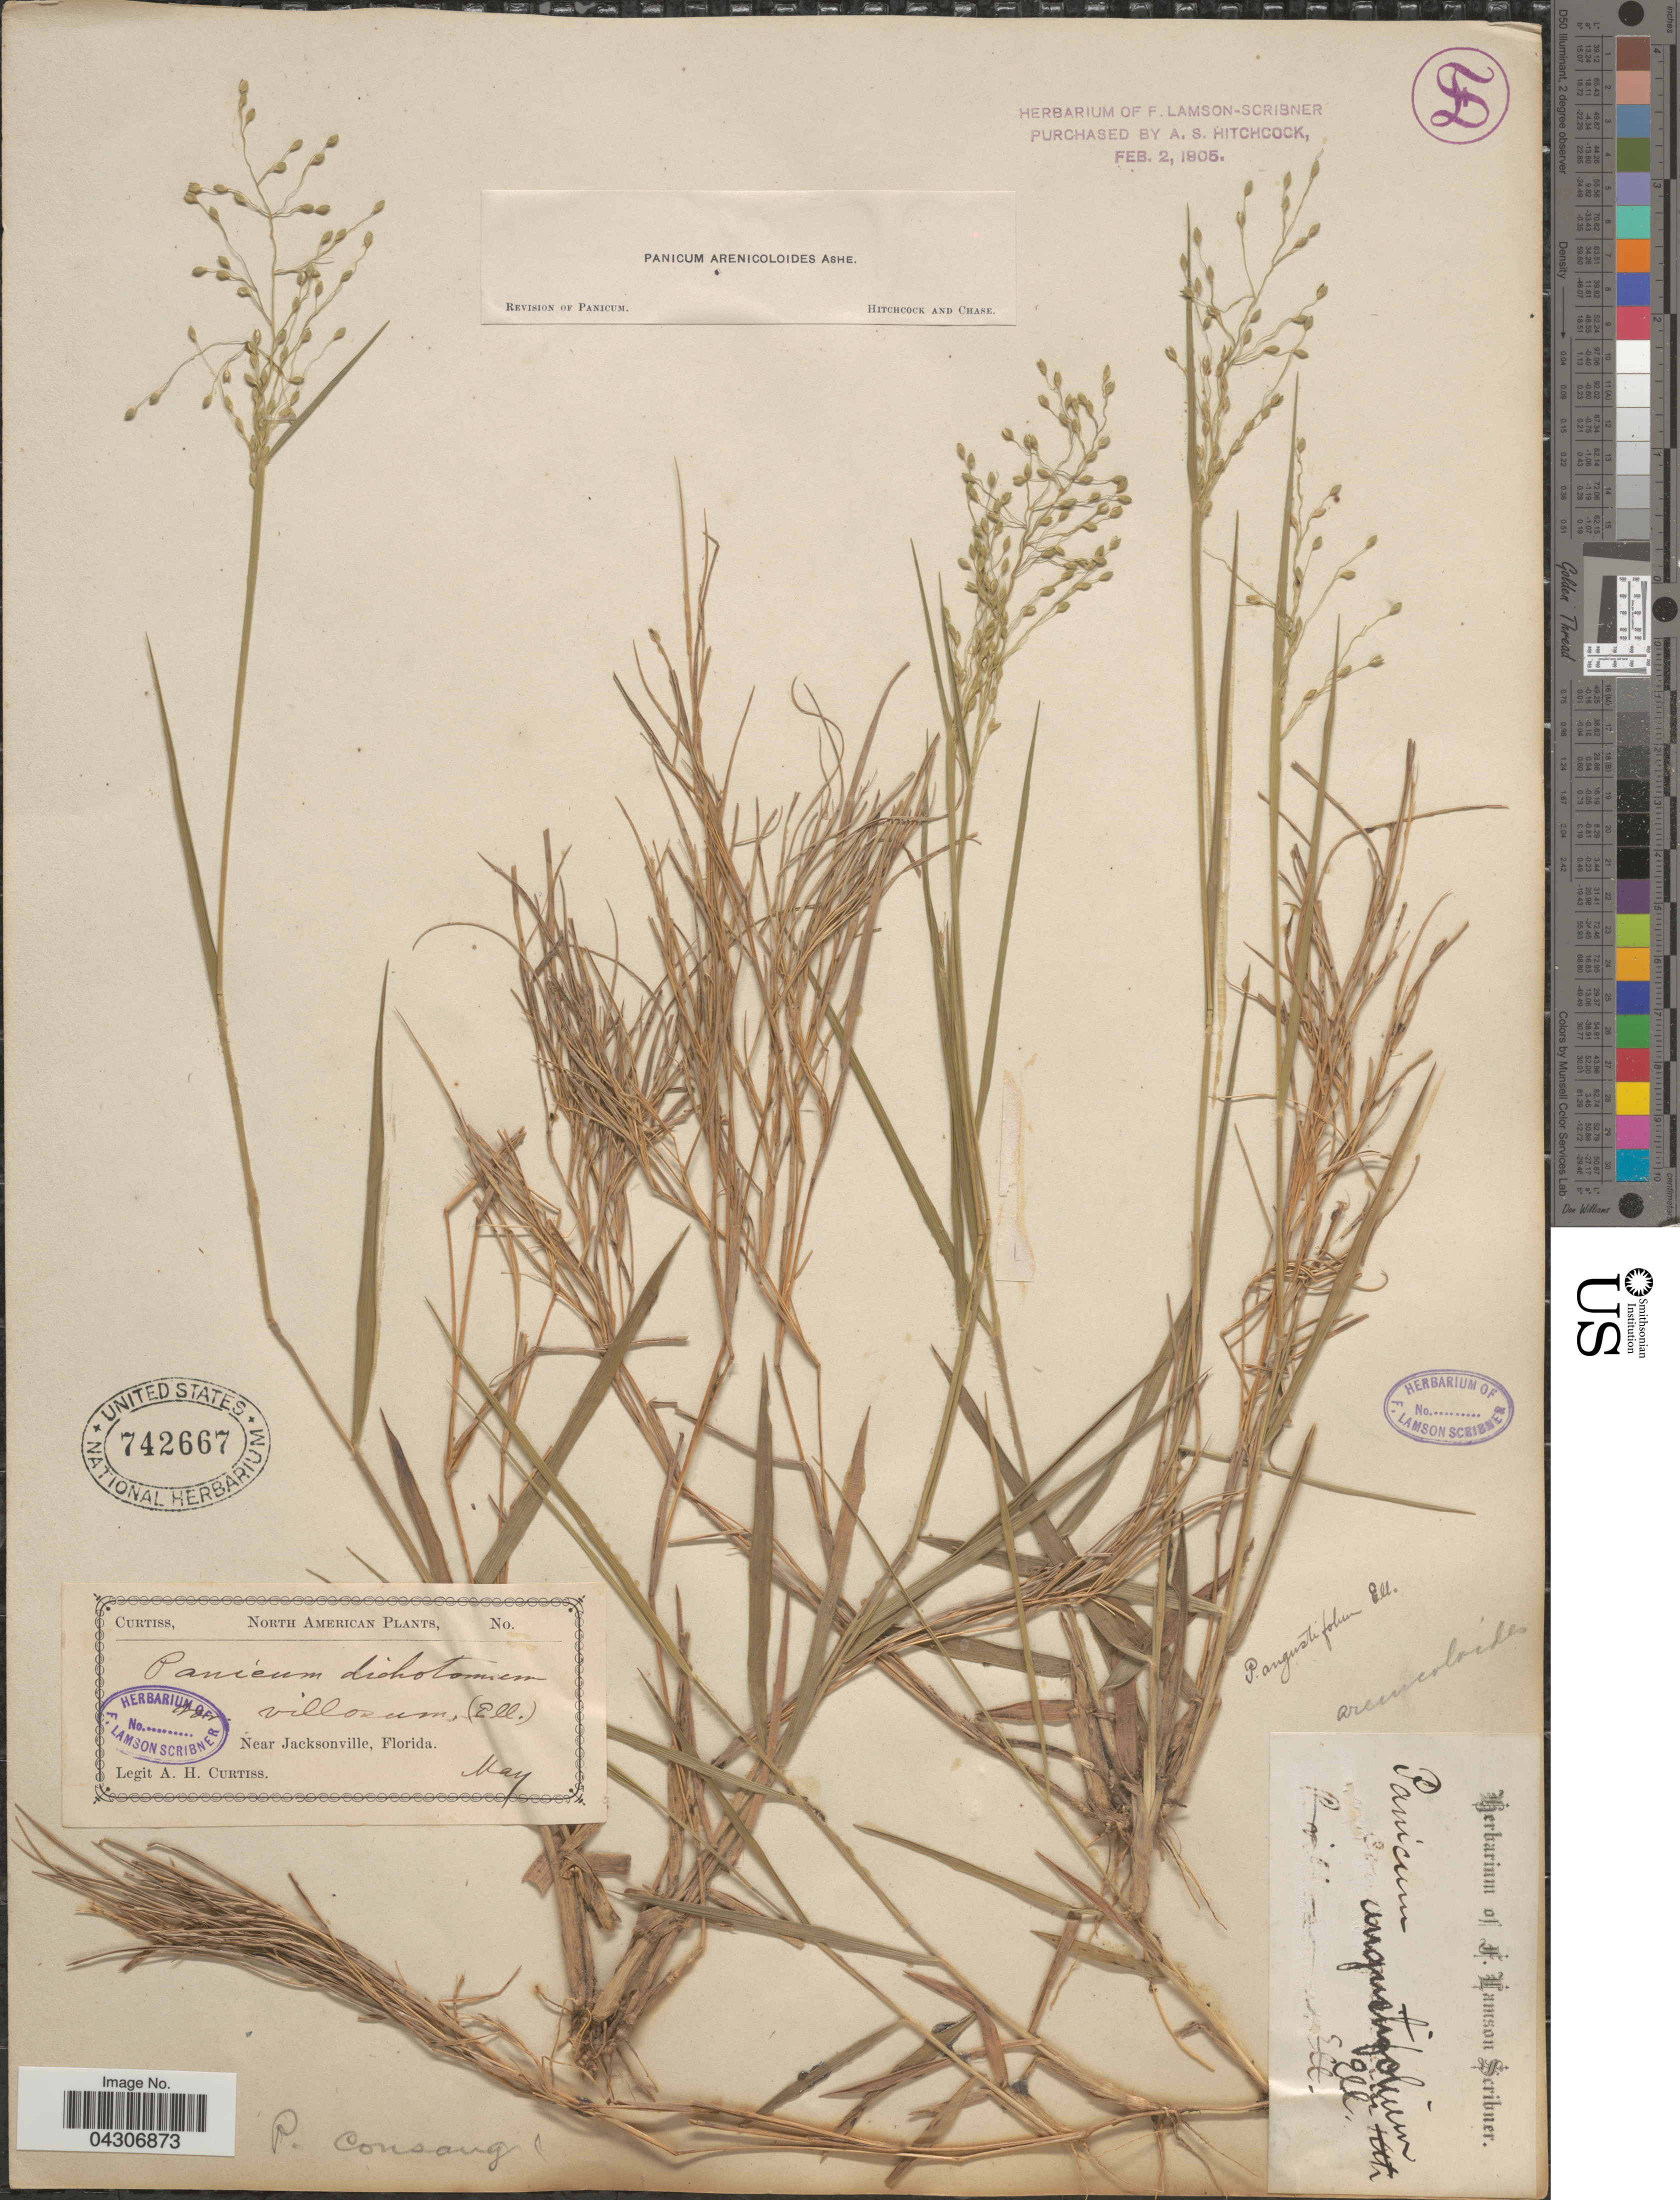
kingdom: Plantae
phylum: Tracheophyta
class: Liliopsida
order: Poales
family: Poaceae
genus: Dichanthelium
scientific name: Dichanthelium aciculare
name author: (Desv. ex Poir.) Gould & C.A. Clark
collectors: A. H. Curtiss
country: United States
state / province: Florida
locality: Near Jacksonville.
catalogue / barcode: US 742667